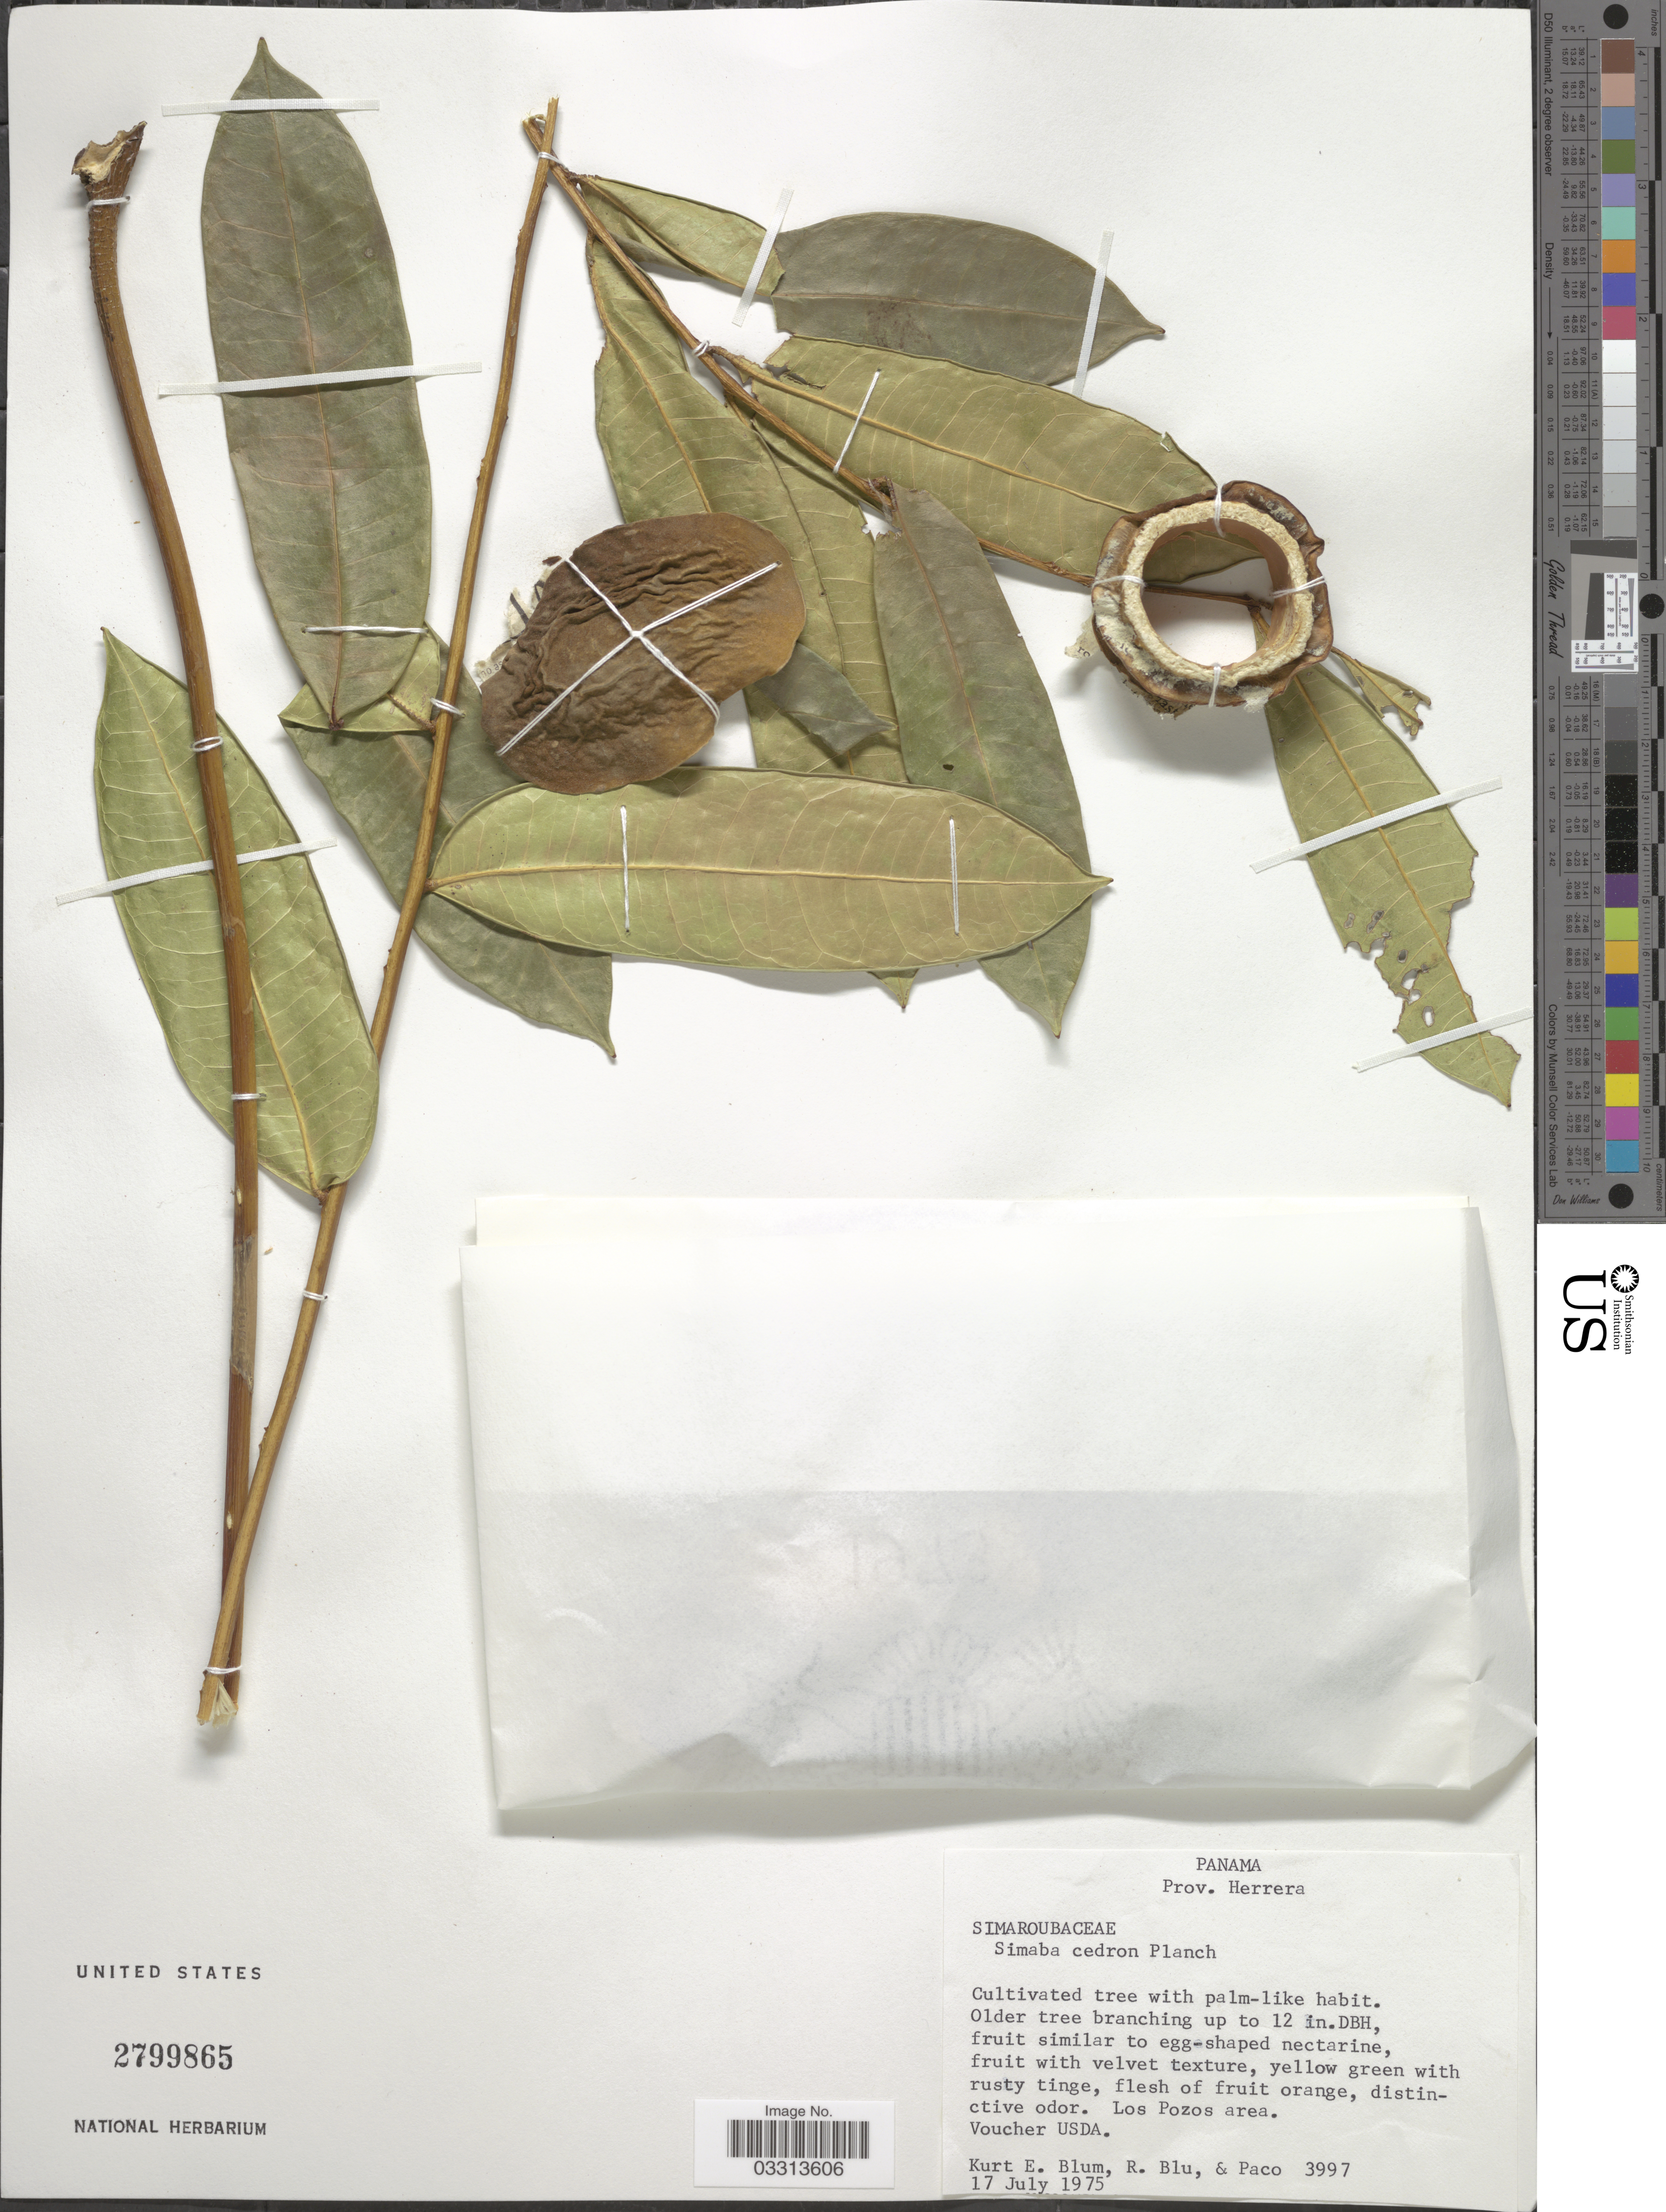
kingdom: Plantae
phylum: Tracheophyta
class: Magnoliopsida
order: Sapindales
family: Simaroubaceae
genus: Homalolepis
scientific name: Homalolepis cedron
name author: (Planch.) Devecchi & Pirani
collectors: K. E. Blum, R. Blu & Paco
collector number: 3997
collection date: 1975-07-17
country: Panama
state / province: Herrera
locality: Los Pozos area.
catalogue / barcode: US 2799865